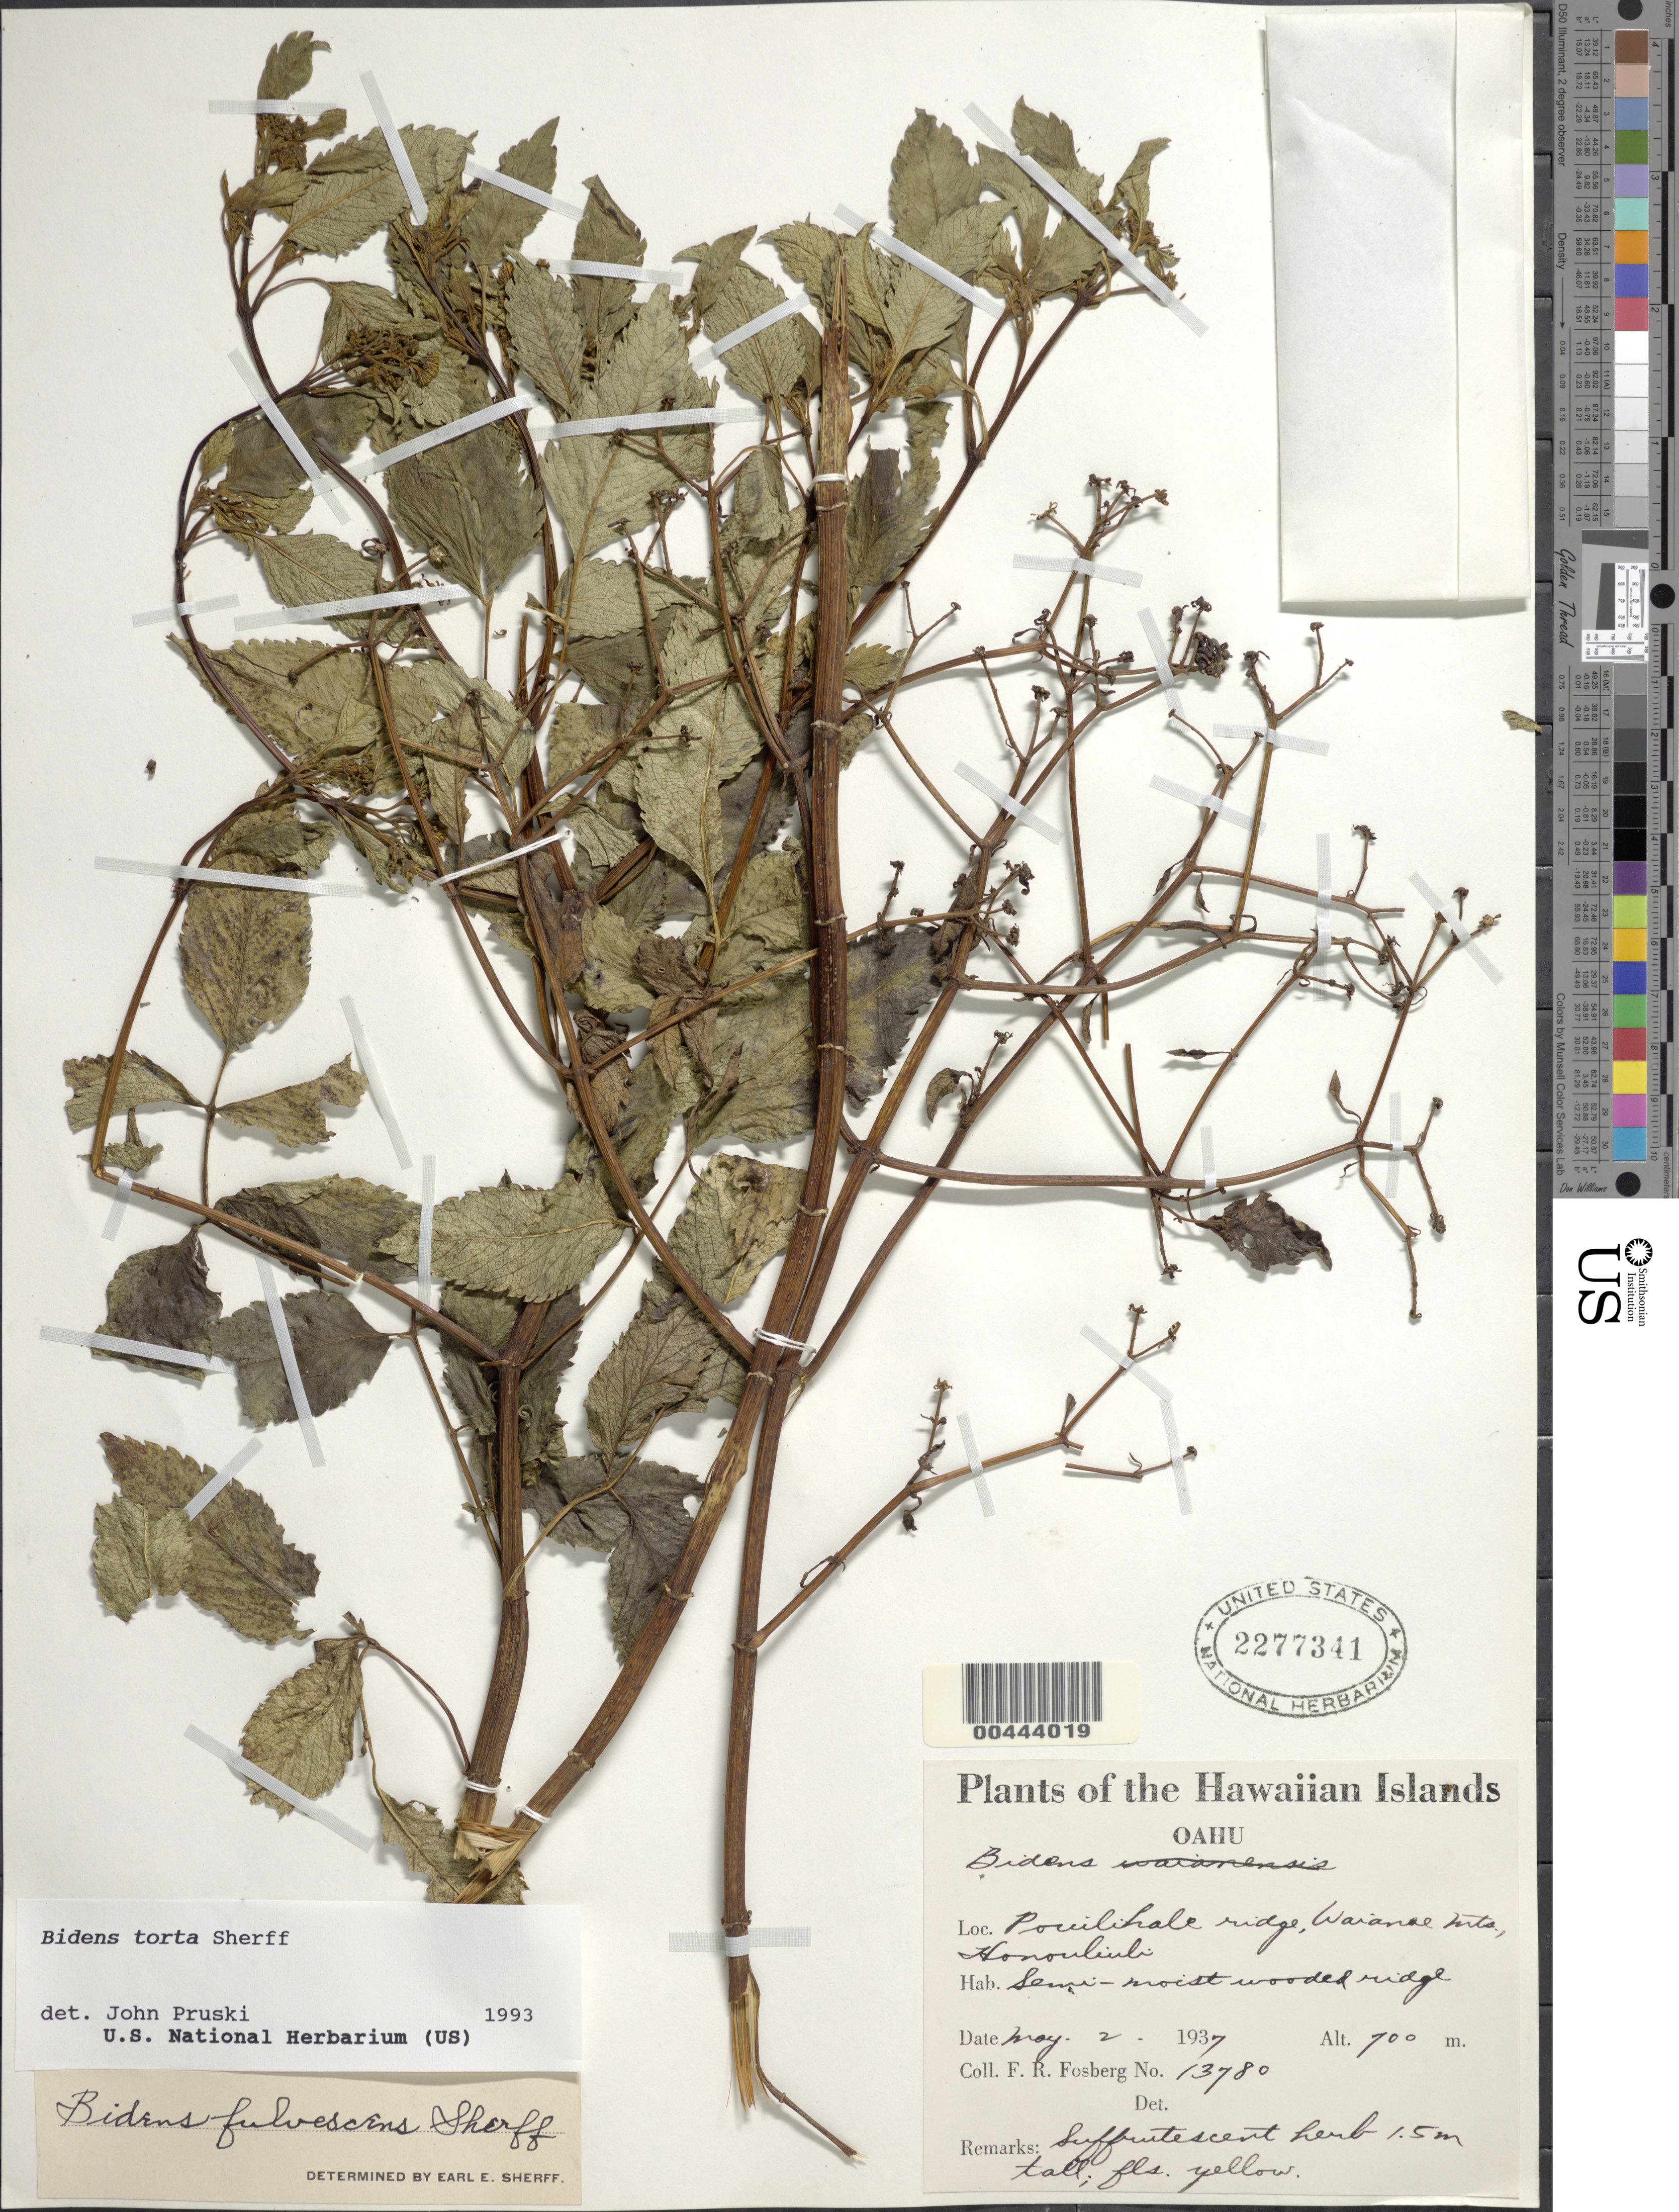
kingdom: Plantae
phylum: Tracheophyta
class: Magnoliopsida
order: Asterales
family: Asteraceae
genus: Bidens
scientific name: Bidens torta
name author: Sherff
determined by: Pruski, J. F.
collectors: F. R. Fosberg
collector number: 13780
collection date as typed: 2 May 1937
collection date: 1937-05-02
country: United States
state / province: Hawaii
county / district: Honolulu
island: Oahu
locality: Pouilihale Ridge, Waianae Mountains, Honouliuli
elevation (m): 700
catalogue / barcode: US 2277341